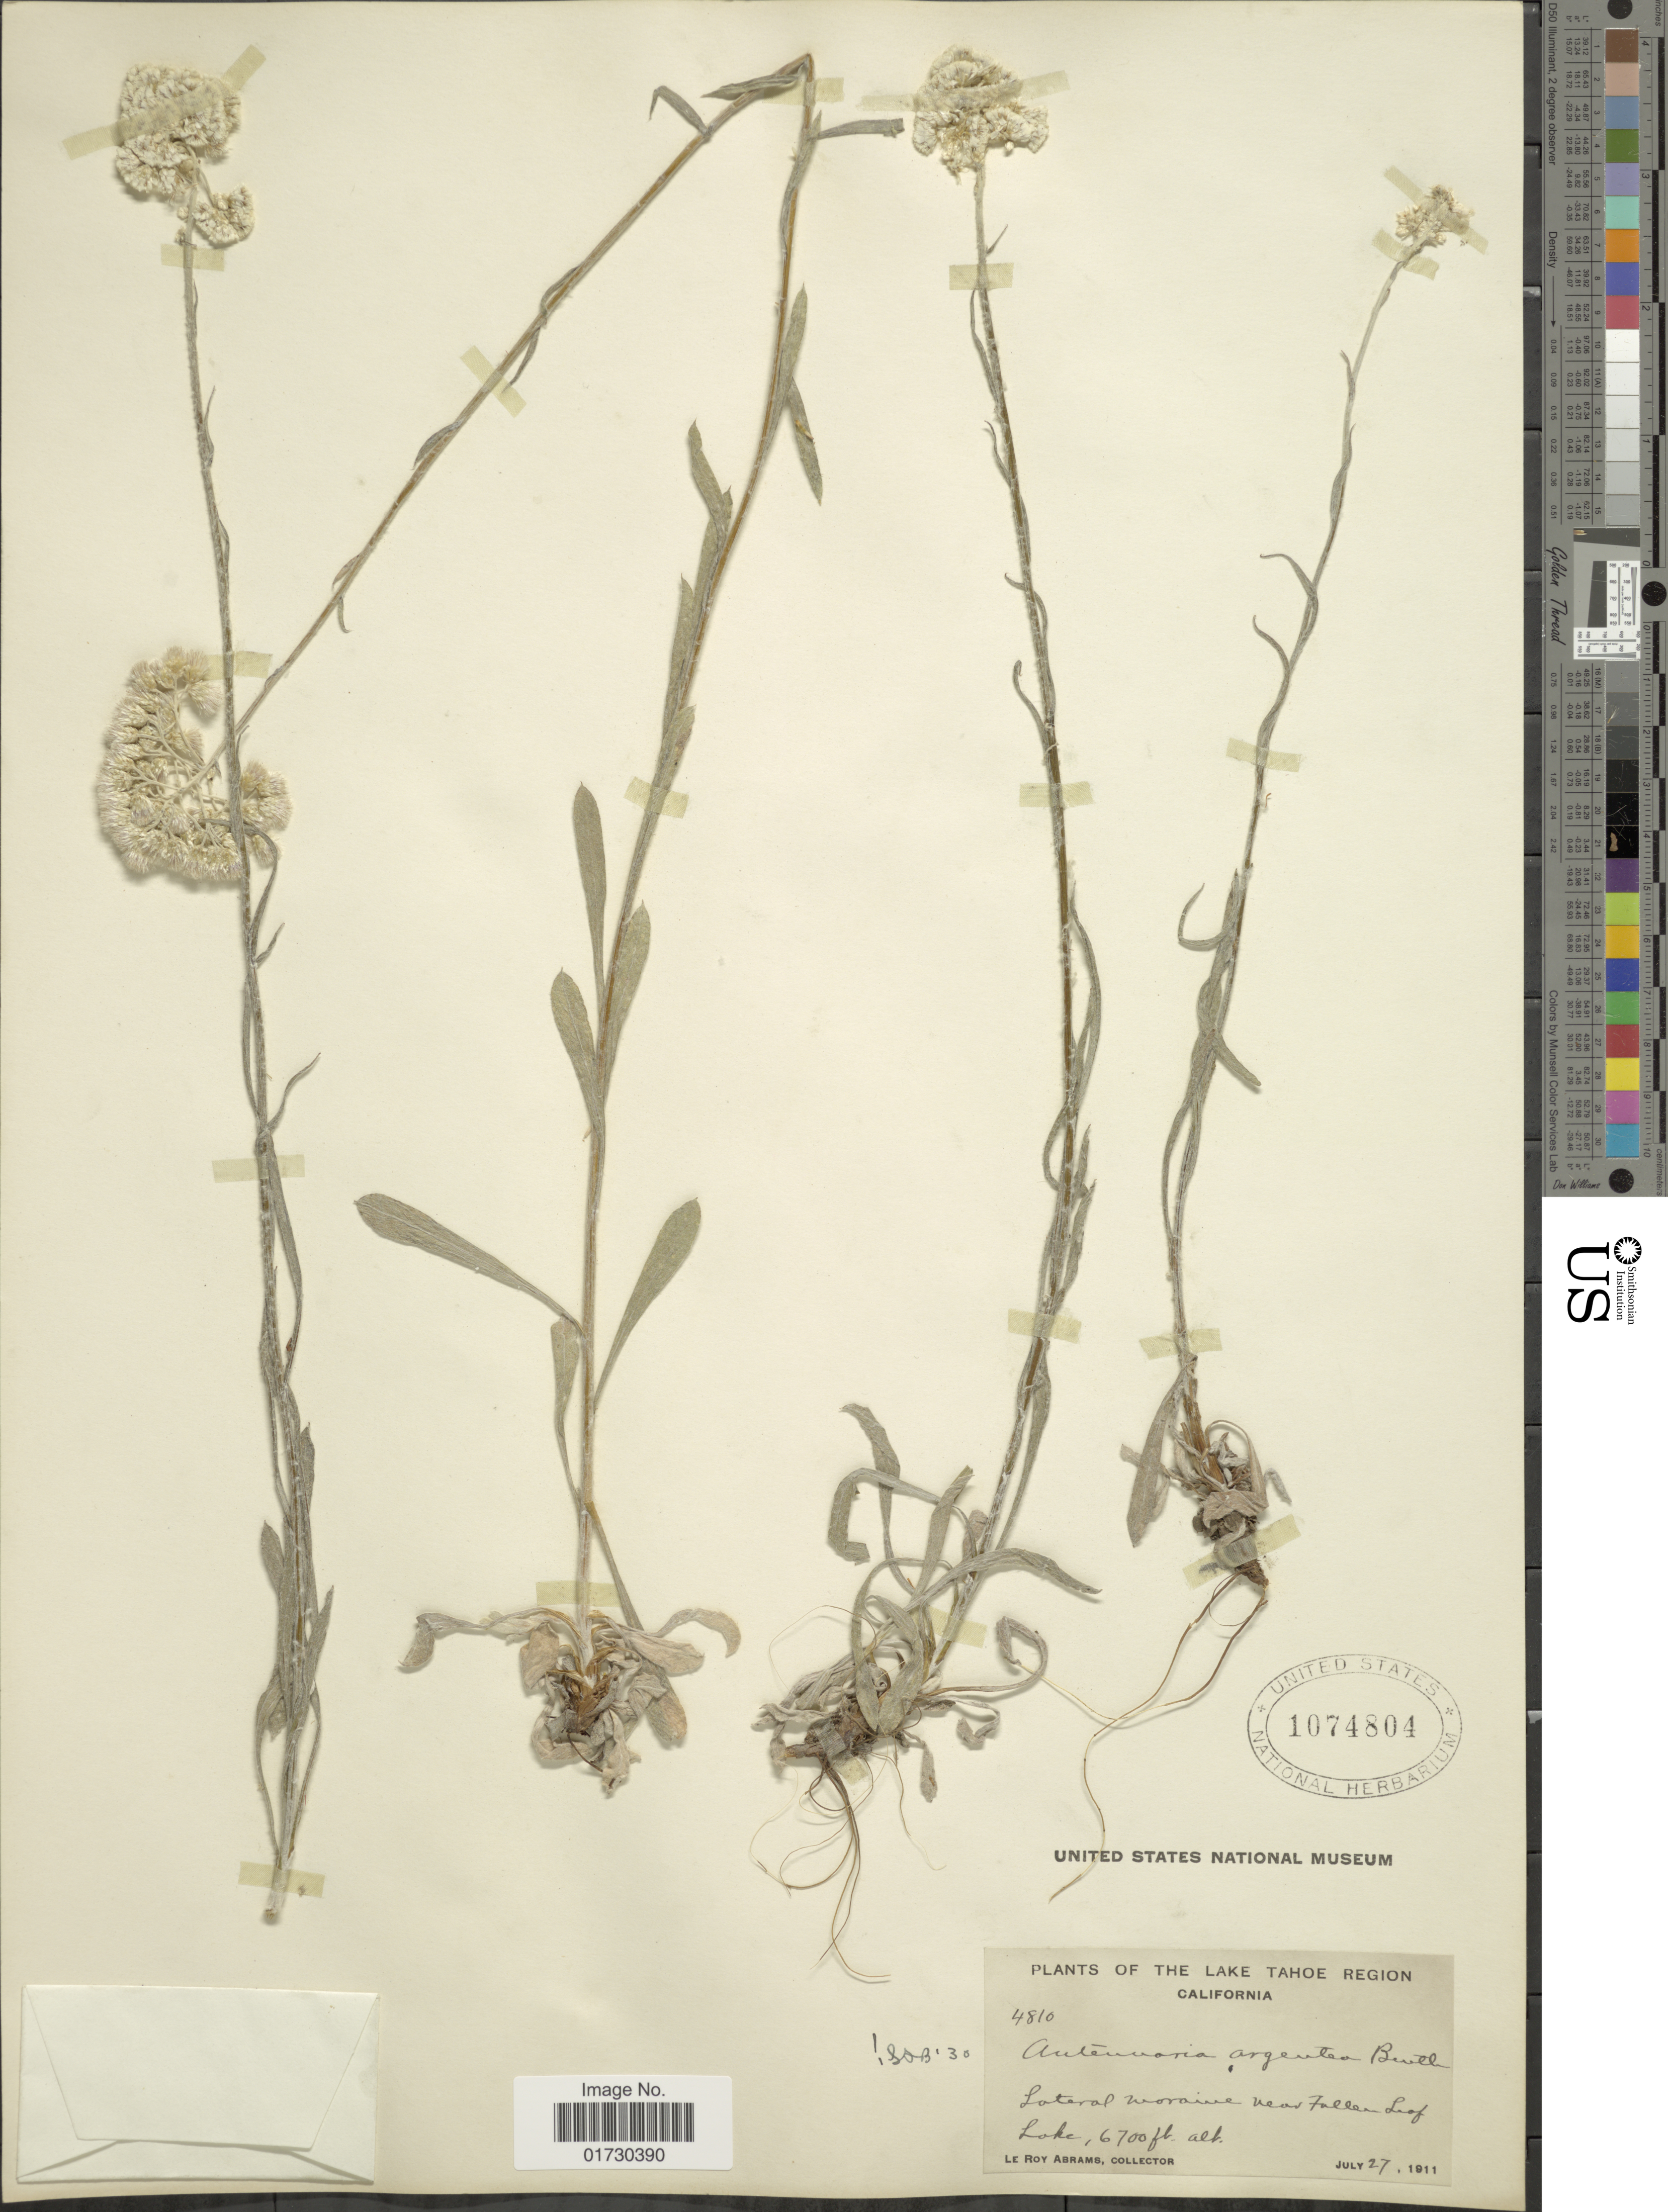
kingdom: Plantae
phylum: Tracheophyta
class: Magnoliopsida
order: Asterales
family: Asteraceae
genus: Antennaria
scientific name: Antennaria argentea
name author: Benth.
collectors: L. Abrams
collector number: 4810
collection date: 1911-07-27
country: United States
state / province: California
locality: The Lake Tahoe Region, near Fallen Leaf Lake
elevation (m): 2042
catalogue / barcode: US 1074804